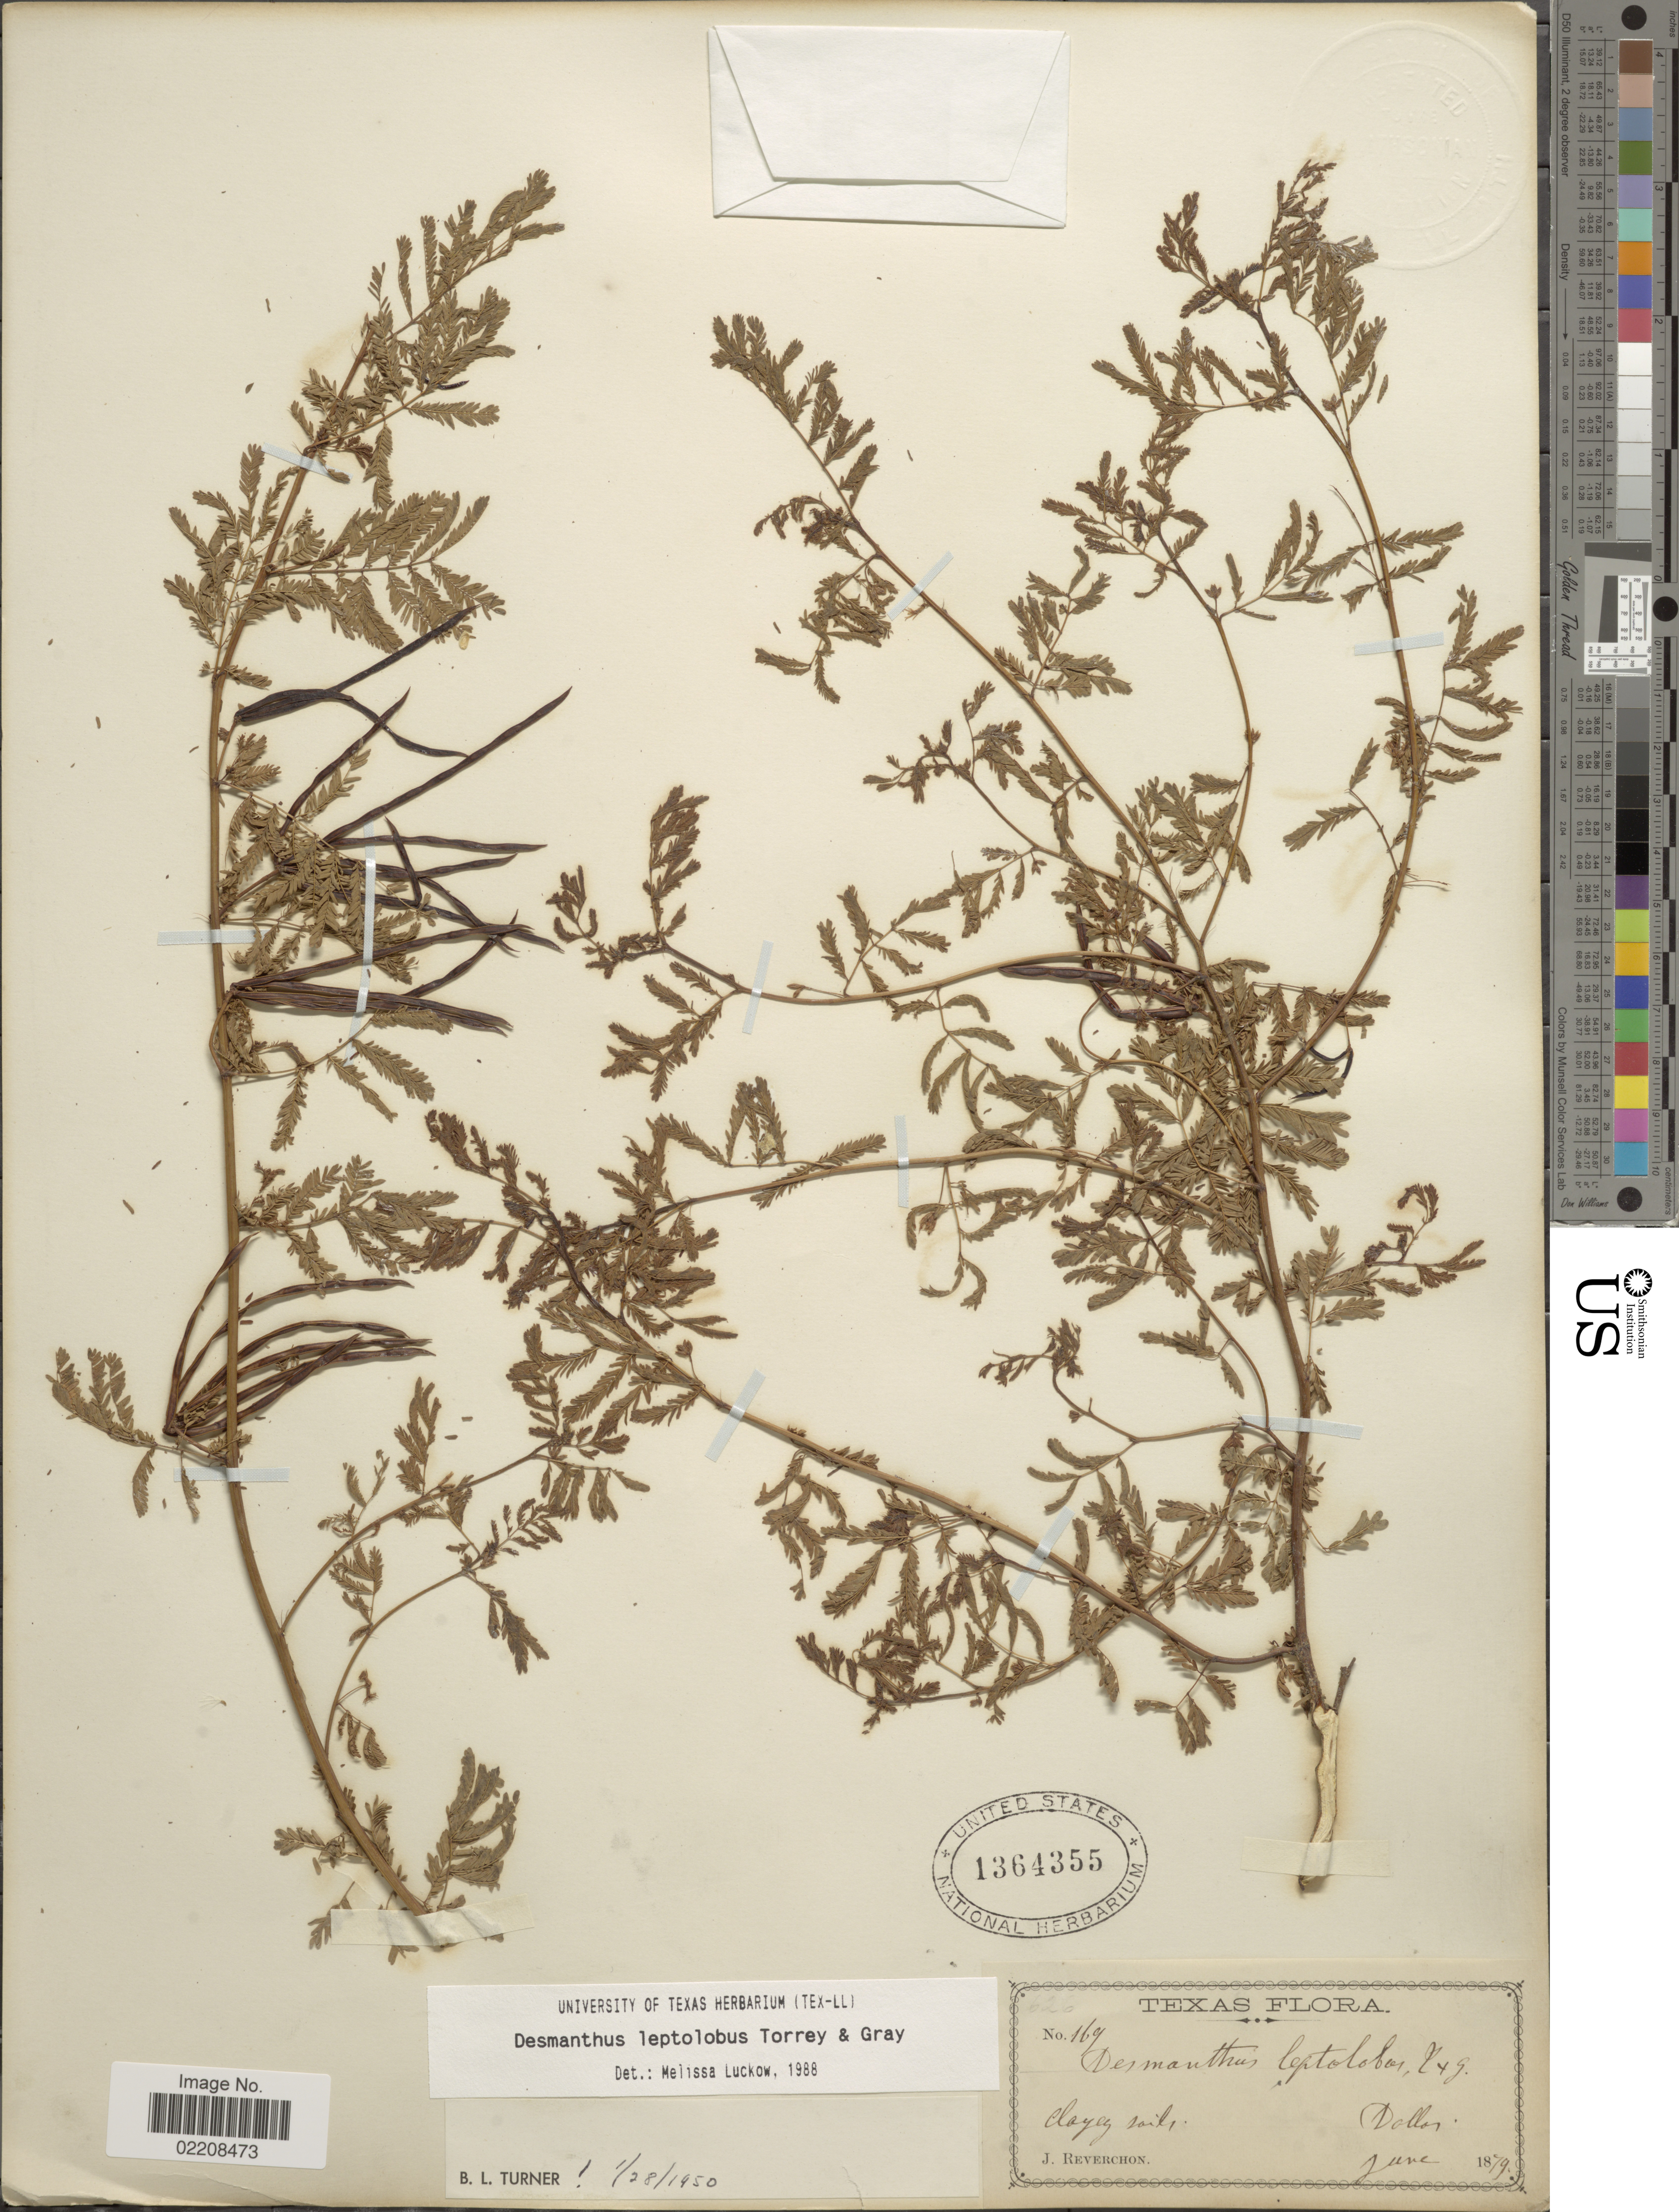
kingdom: Plantae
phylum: Tracheophyta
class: Magnoliopsida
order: Fabales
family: Fabaceae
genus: Desmanthus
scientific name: Desmanthus leptolobus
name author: Torr. & A. Gray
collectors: J. Reverchon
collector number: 169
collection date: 1879-06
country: United States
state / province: Texas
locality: Dallas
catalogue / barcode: US 1364355